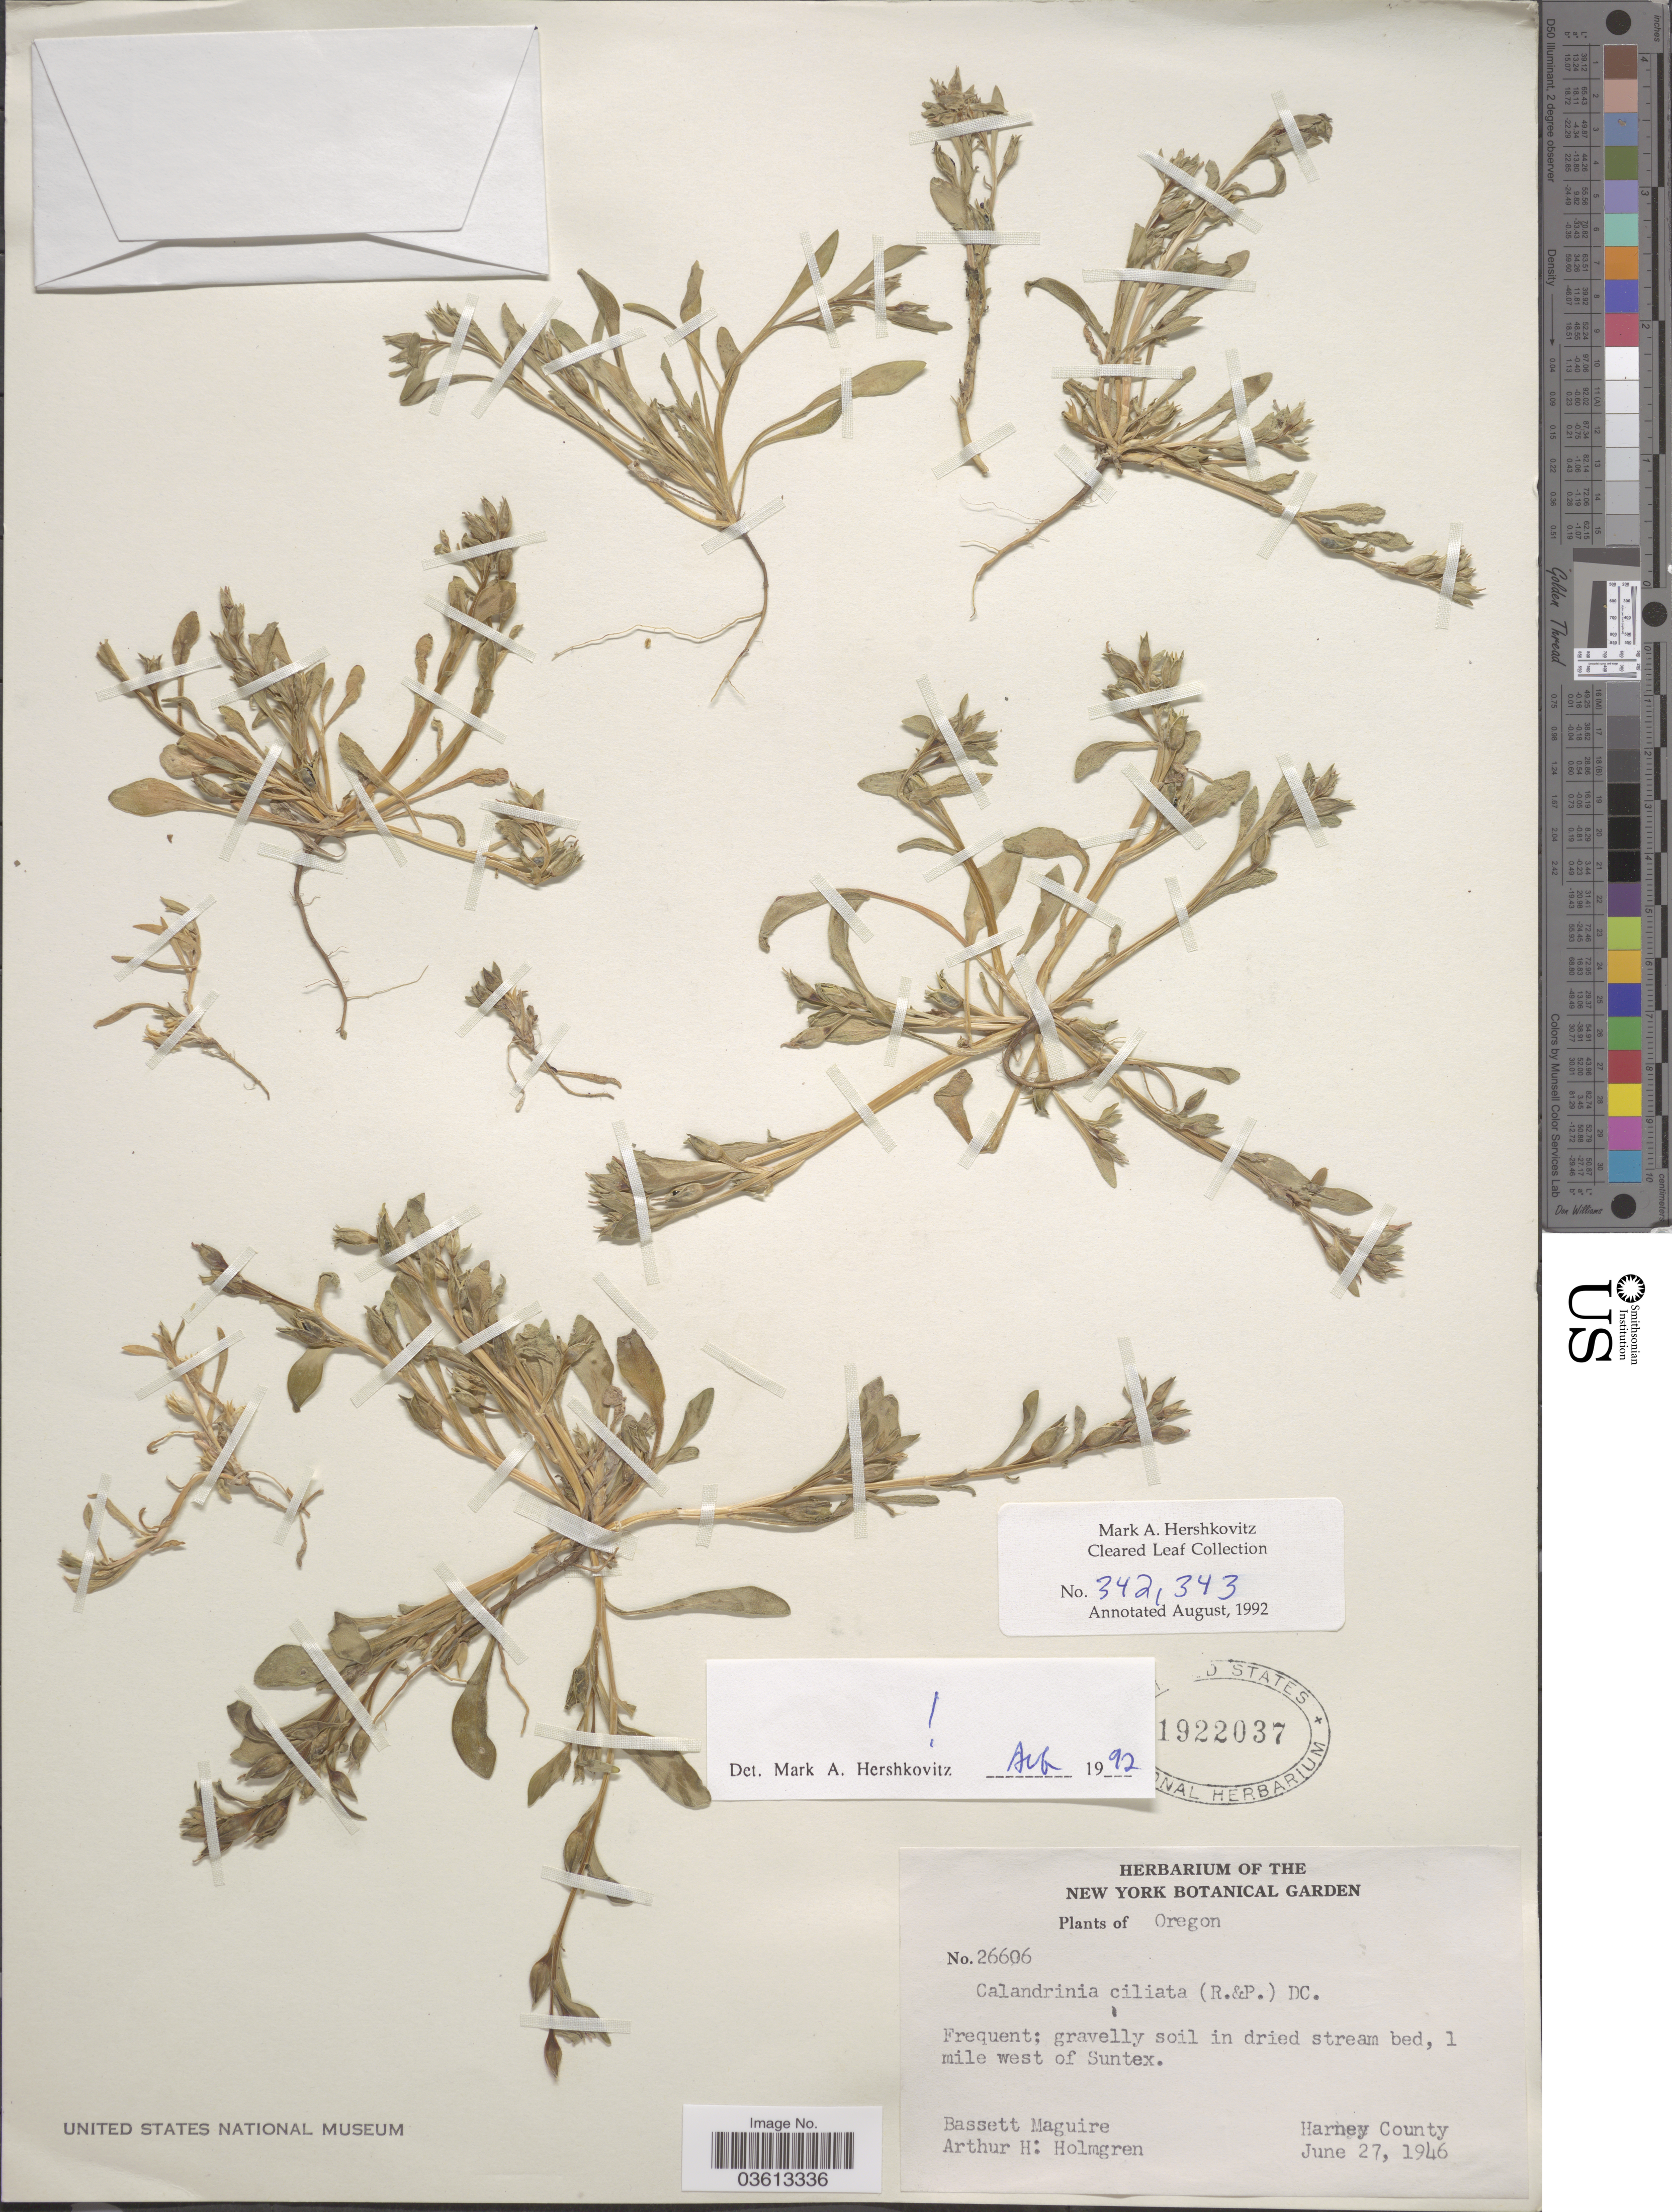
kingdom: Plantae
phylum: Tracheophyta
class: Magnoliopsida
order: Caryophyllales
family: Montiaceae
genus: Calandrinia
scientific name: Calandrinia ciliata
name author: (Ruiz & Pav.) DC.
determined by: Hershkovitz, M. A.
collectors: B. Maguire & A. H. Holmgren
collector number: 26606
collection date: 1946-06-27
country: United States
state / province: Oregon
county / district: Harney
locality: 1 miles west of Suntex. Harney County.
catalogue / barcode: US 1922037